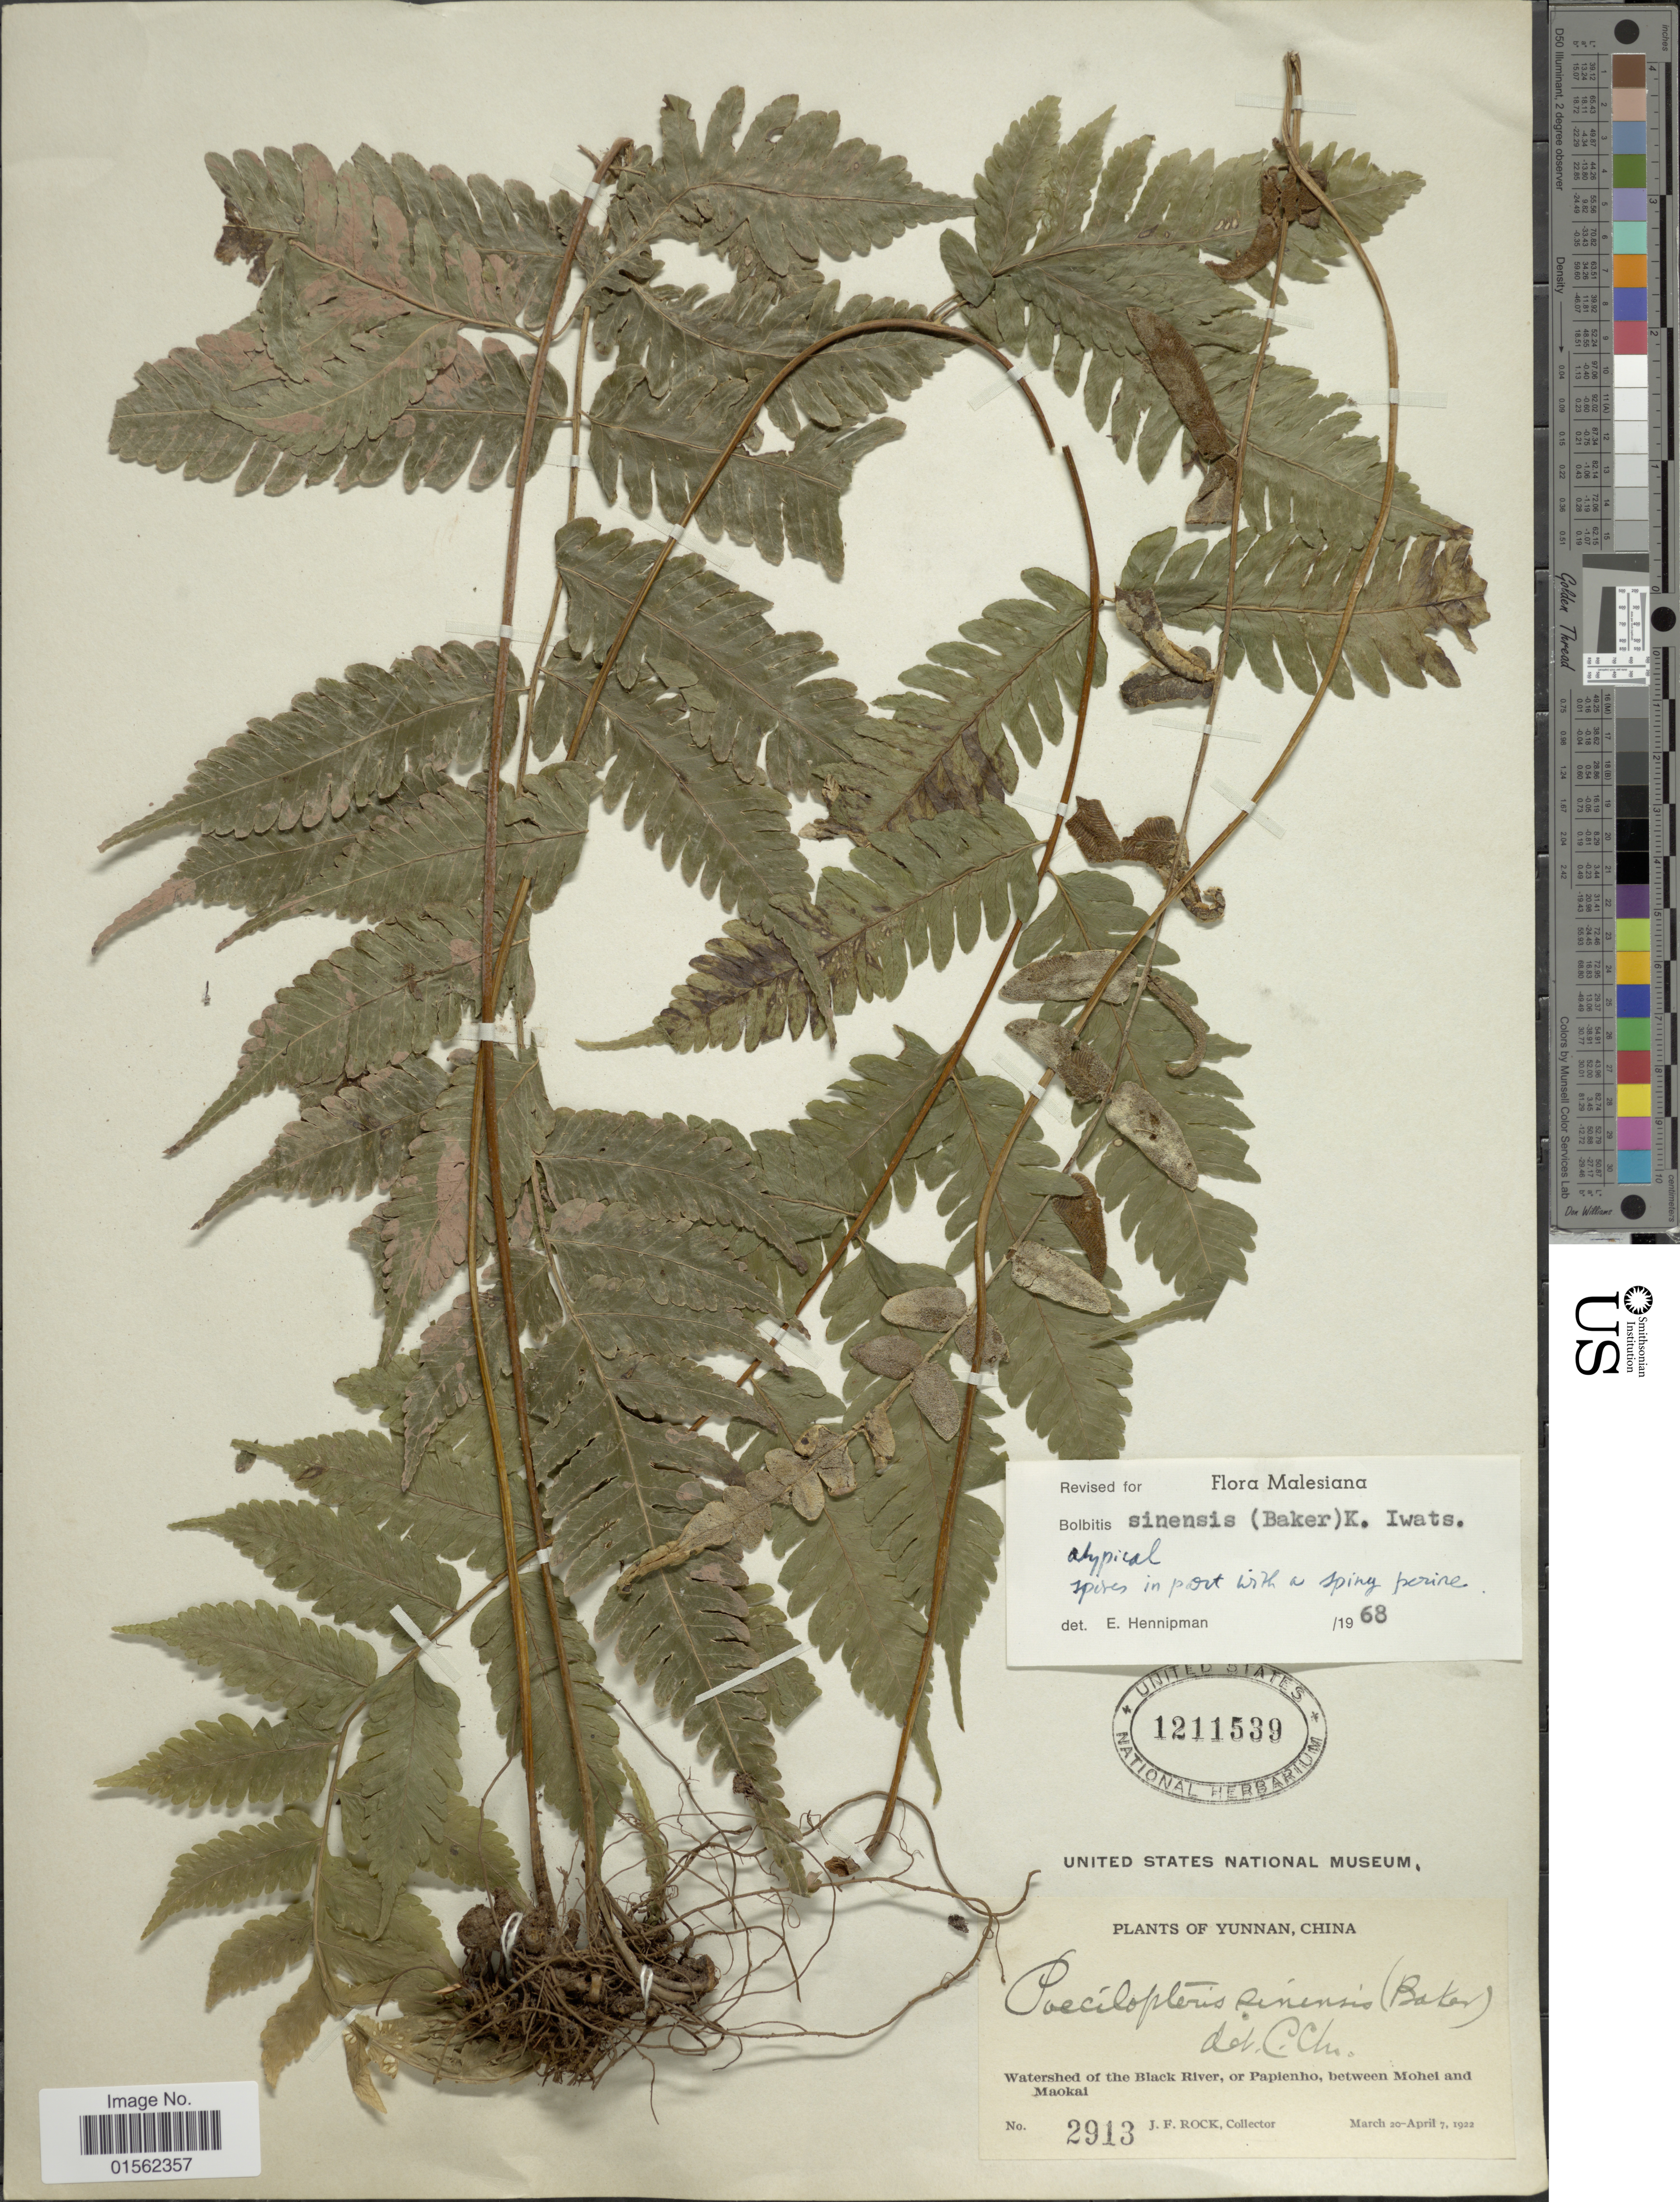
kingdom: Plantae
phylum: Tracheophyta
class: Polypodiopsida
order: Polypodiales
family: Dryopteridaceae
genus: Bolbitis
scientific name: Bolbitis sinensis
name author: (Baker) K. Iwats.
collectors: J. Rock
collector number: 2913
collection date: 1922-03-20/1922-04-07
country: China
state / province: Yunnan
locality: Southern Yunnan, China, watershed of the Black River, or Paienho, between Mohet and Maokai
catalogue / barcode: US 1211539